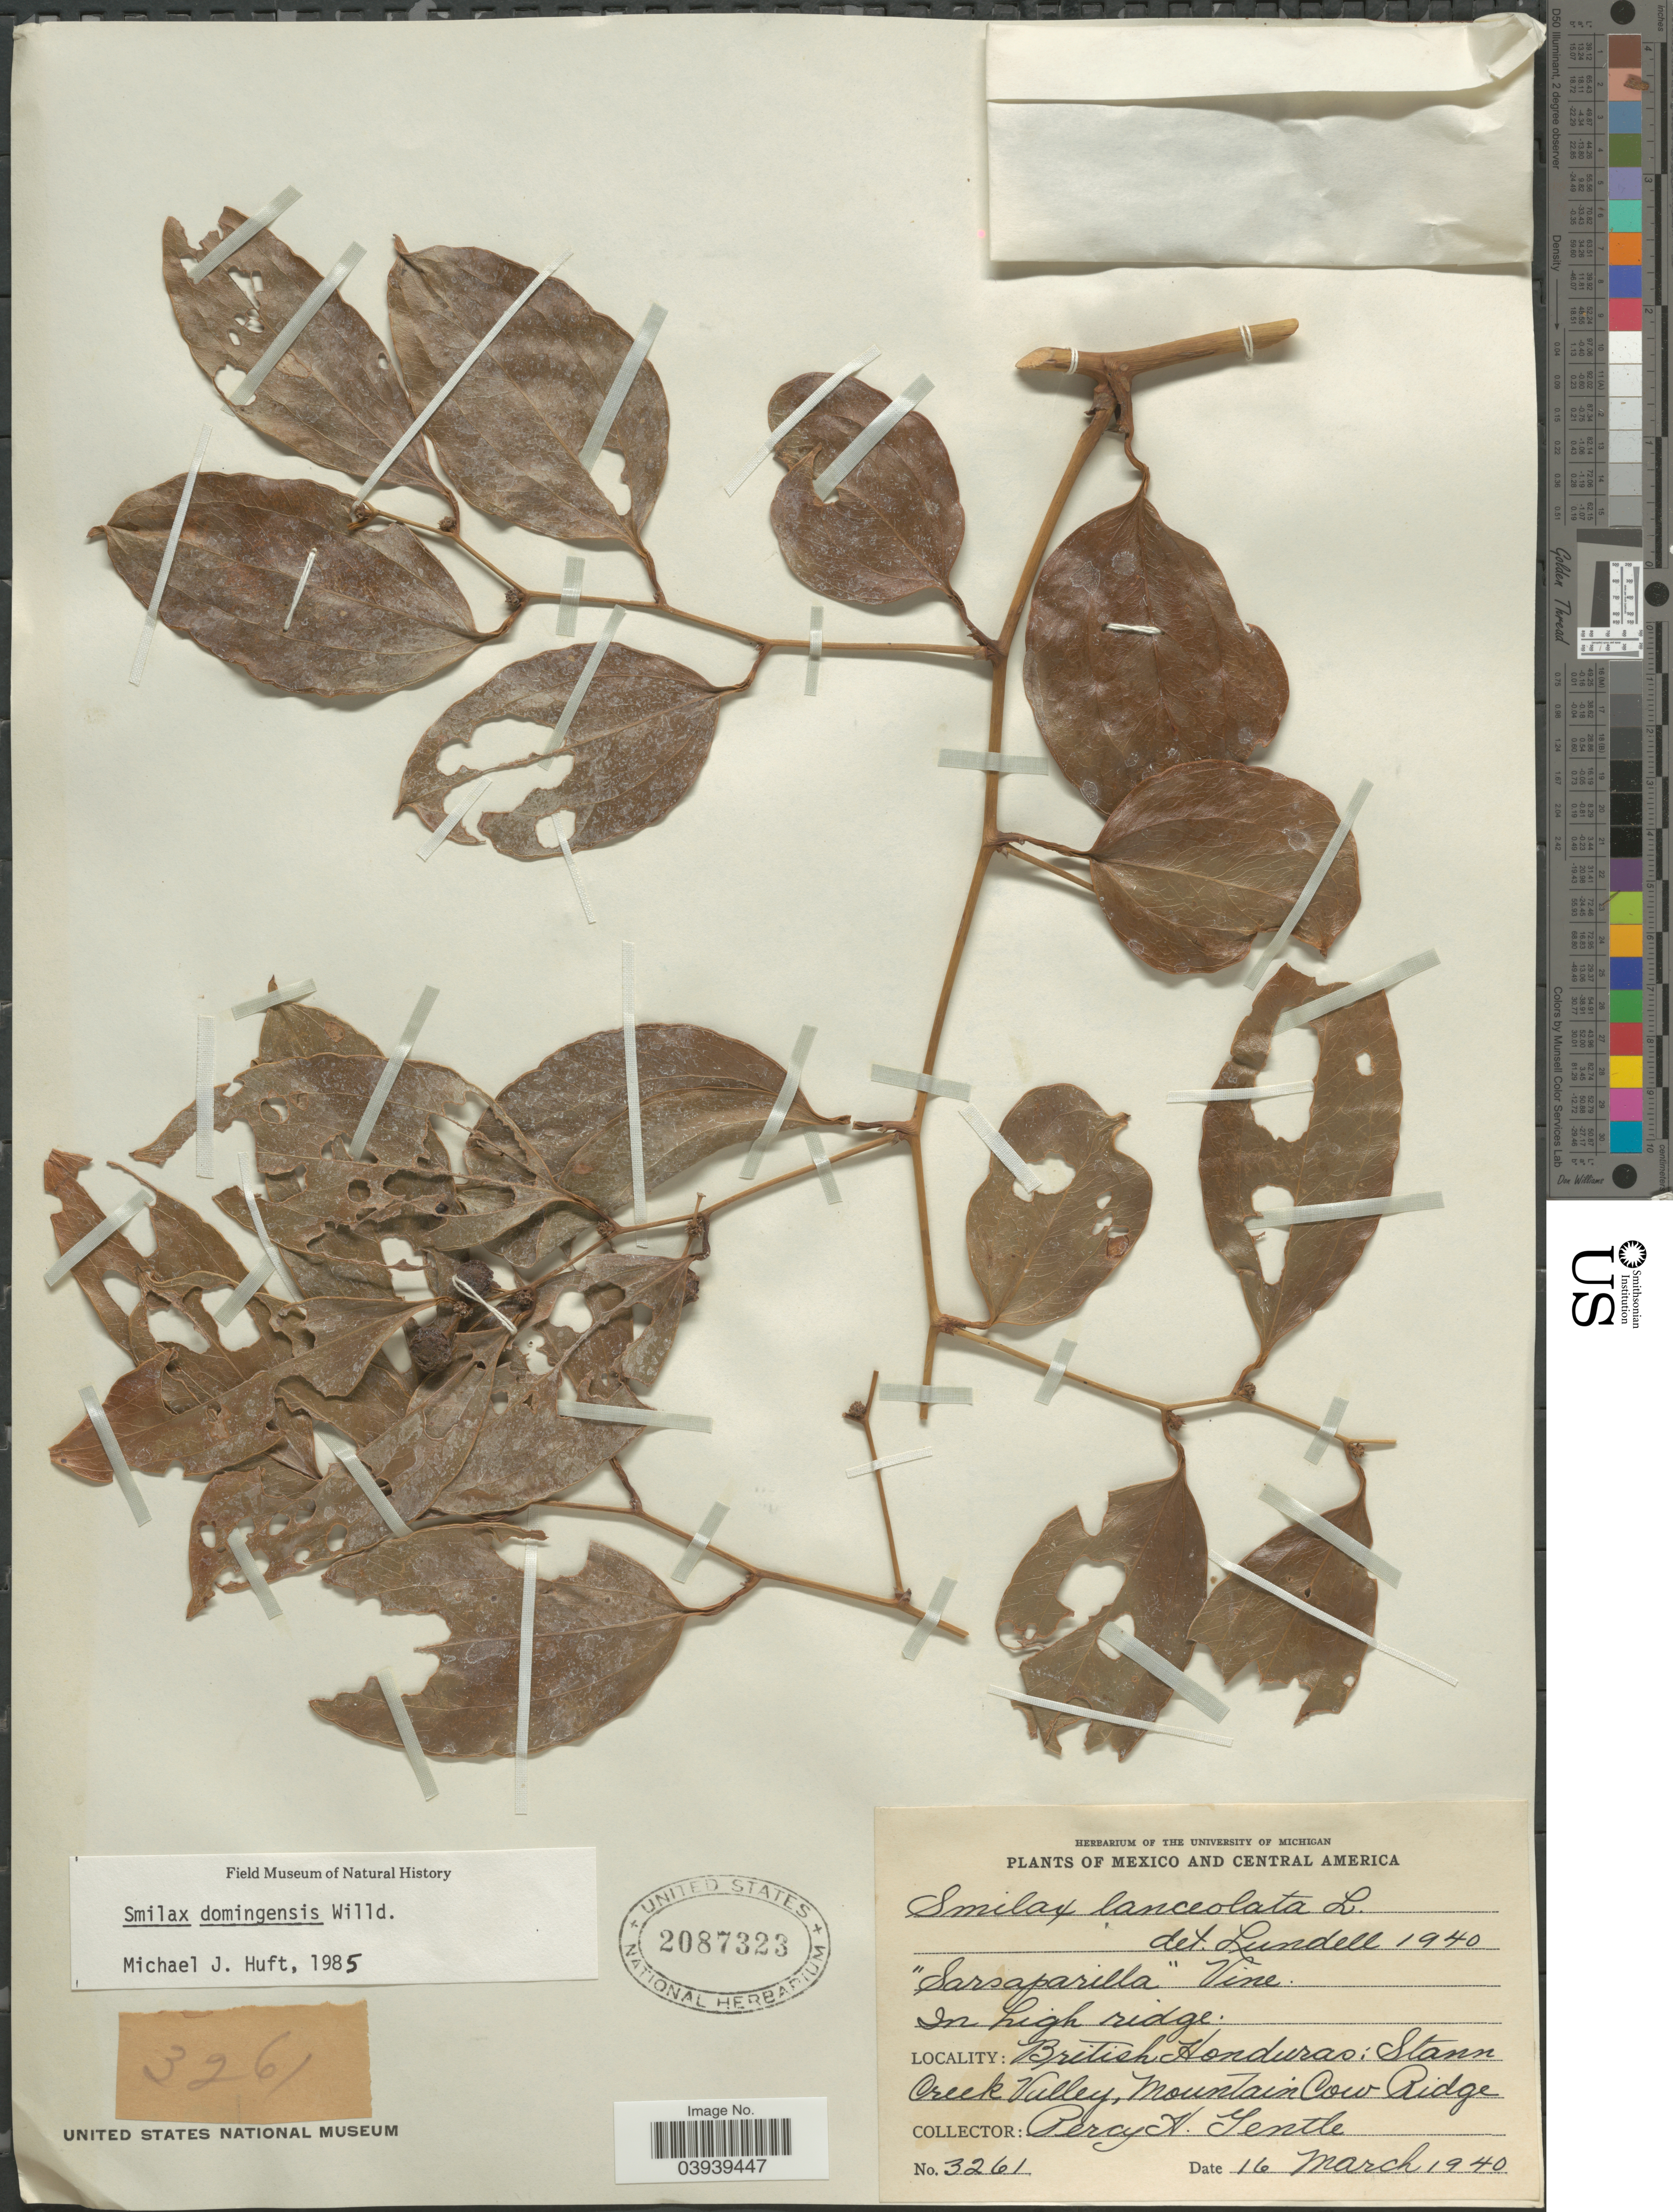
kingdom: Plantae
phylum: Tracheophyta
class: Liliopsida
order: Liliales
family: Smilacaceae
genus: Smilax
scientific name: Smilax domingensis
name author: Willd.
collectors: P. H. Gentle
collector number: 3261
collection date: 1940-03-16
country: Belize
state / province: Stann Creek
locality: Central America. British Honduras: Stann Creek Valley, Mountain Cow Ridge.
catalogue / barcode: US 2087323